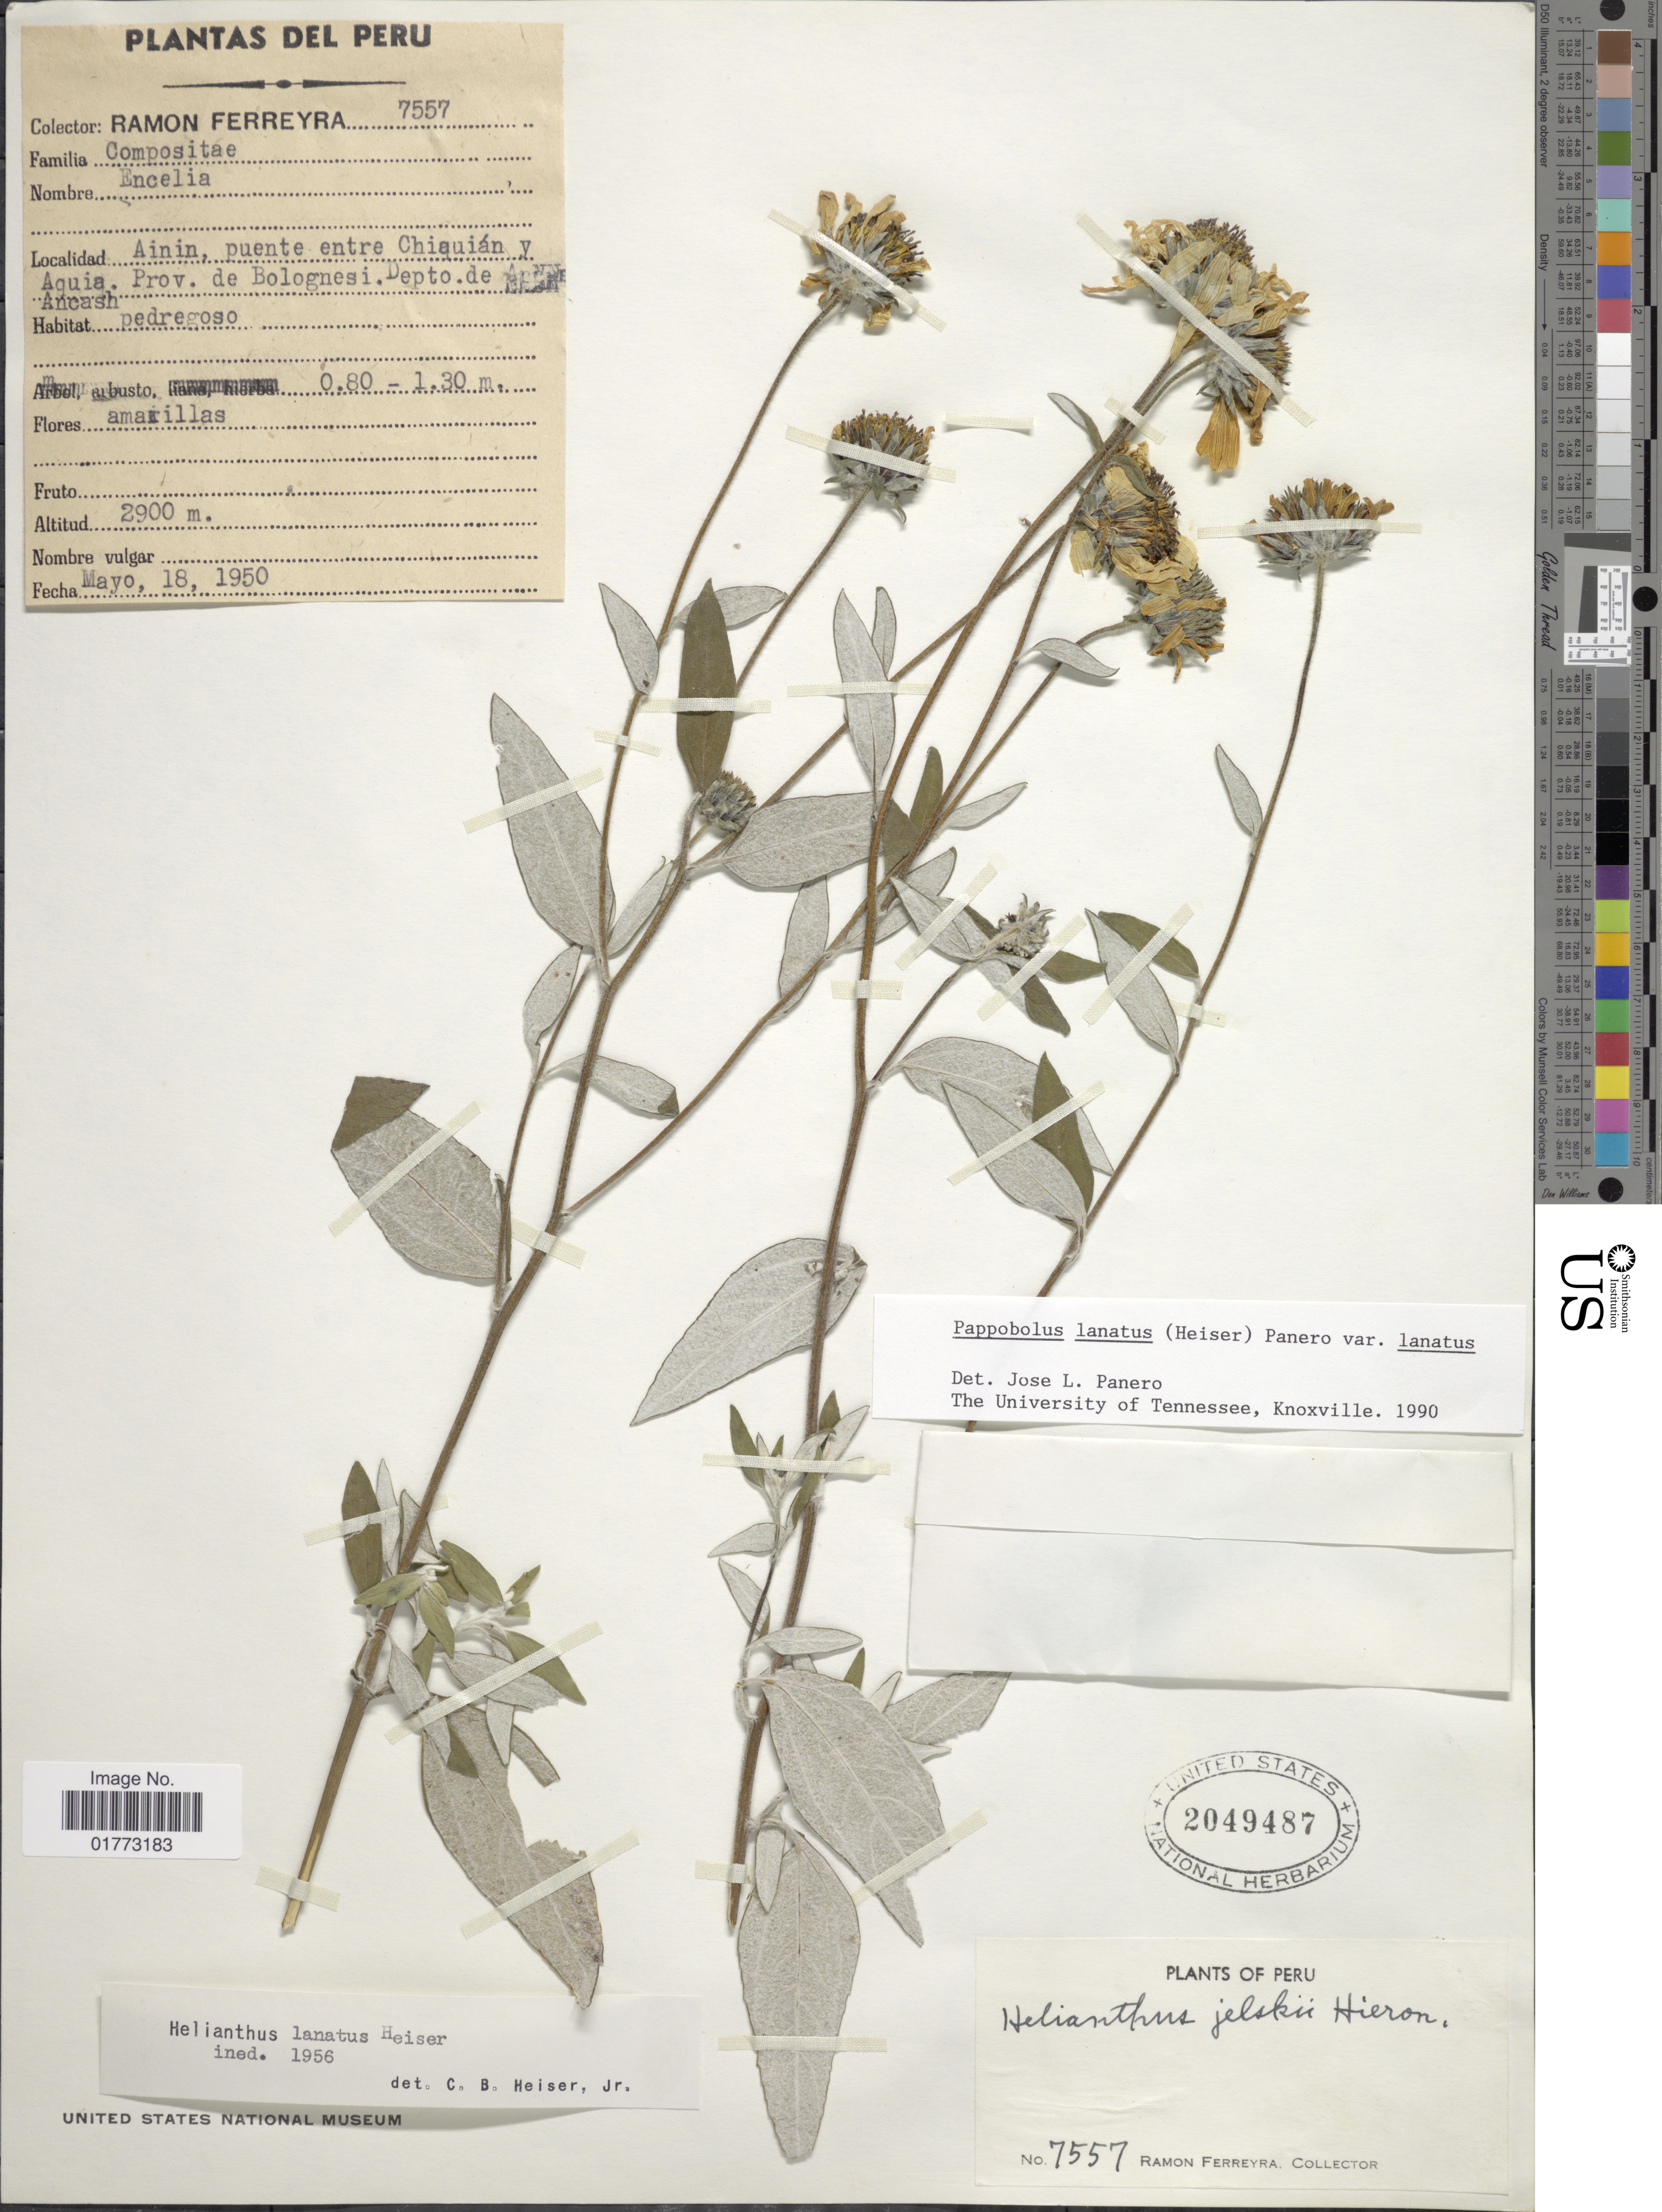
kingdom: Plantae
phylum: Tracheophyta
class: Magnoliopsida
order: Asterales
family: Asteraceae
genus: Pappobolus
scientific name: Pappobolus lanatus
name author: (Heiser) Panero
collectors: R. A. Ferreyra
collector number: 7557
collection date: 1950-05-18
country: Peru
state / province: Ancash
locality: Ainin, puente entre Chiauian y Aquia, Prov. de Bolognese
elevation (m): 2900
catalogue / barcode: US 2049487